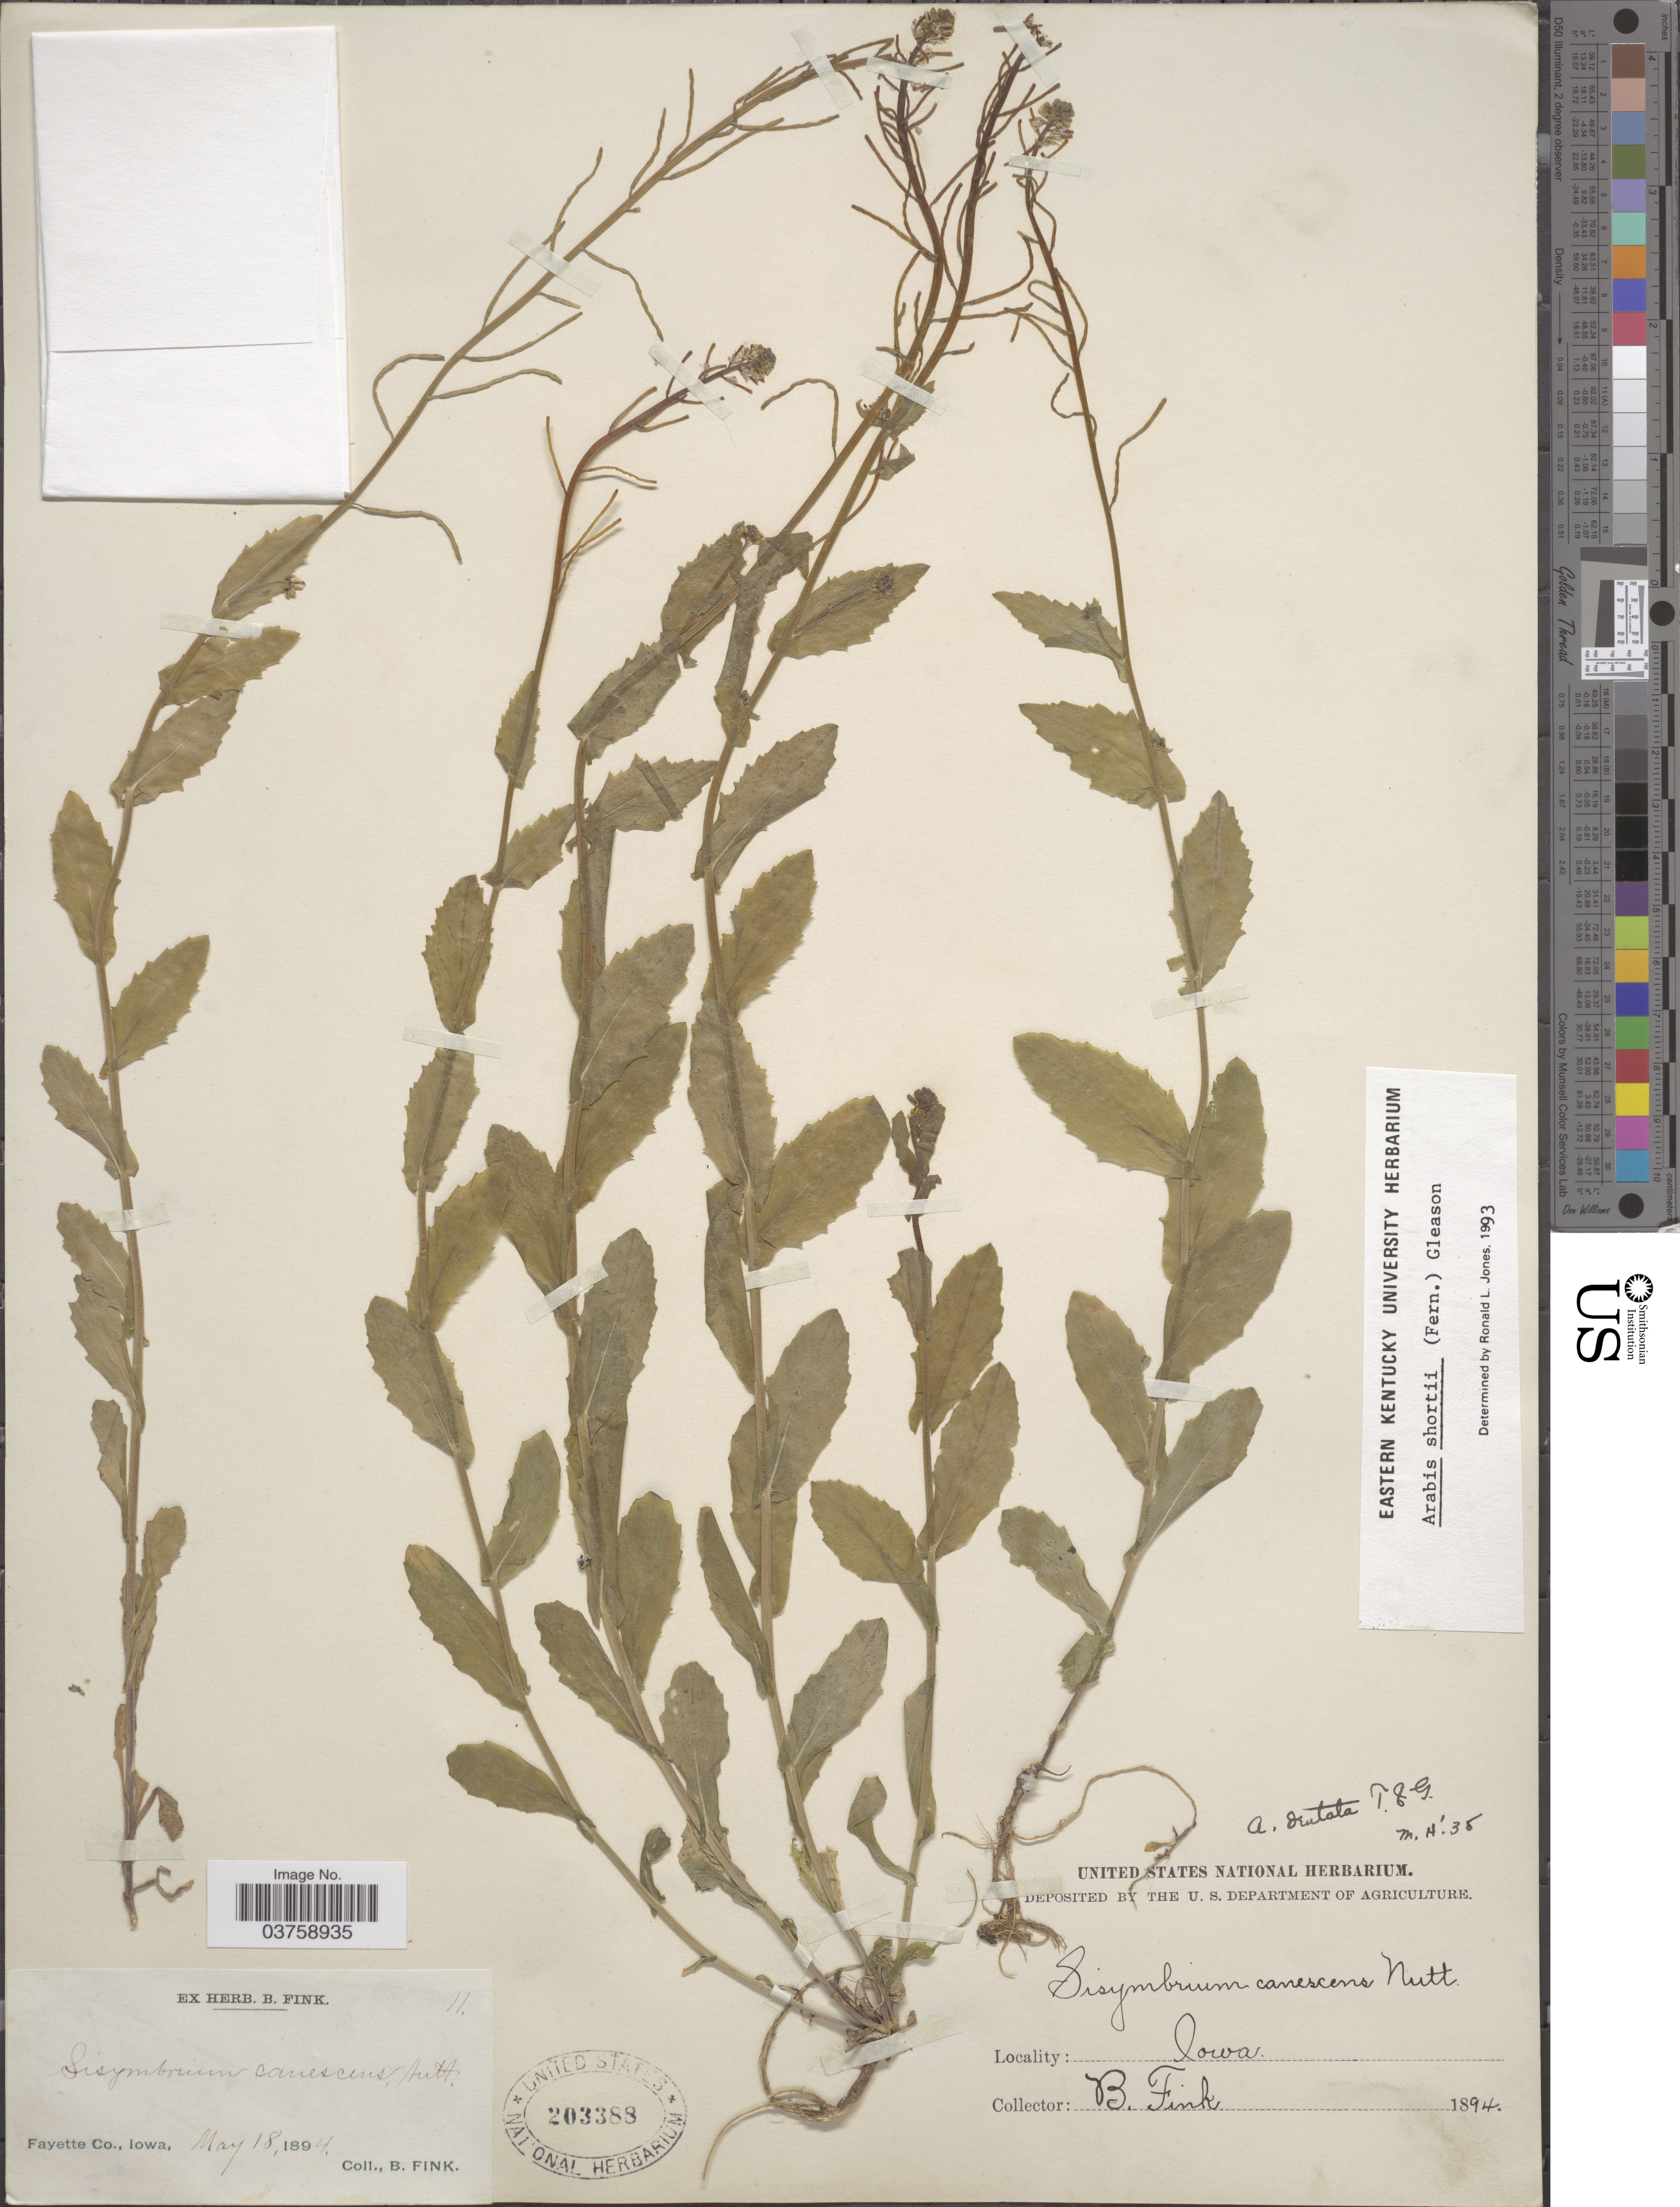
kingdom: Plantae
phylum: Tracheophyta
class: Magnoliopsida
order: Brassicales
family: Brassicaceae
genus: Arabis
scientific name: Arabis shortii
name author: (Fernald) Gleason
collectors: B. Fink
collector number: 11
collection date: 1894-05-18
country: United States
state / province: Iowa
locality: Fayette Co.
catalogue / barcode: US 203388